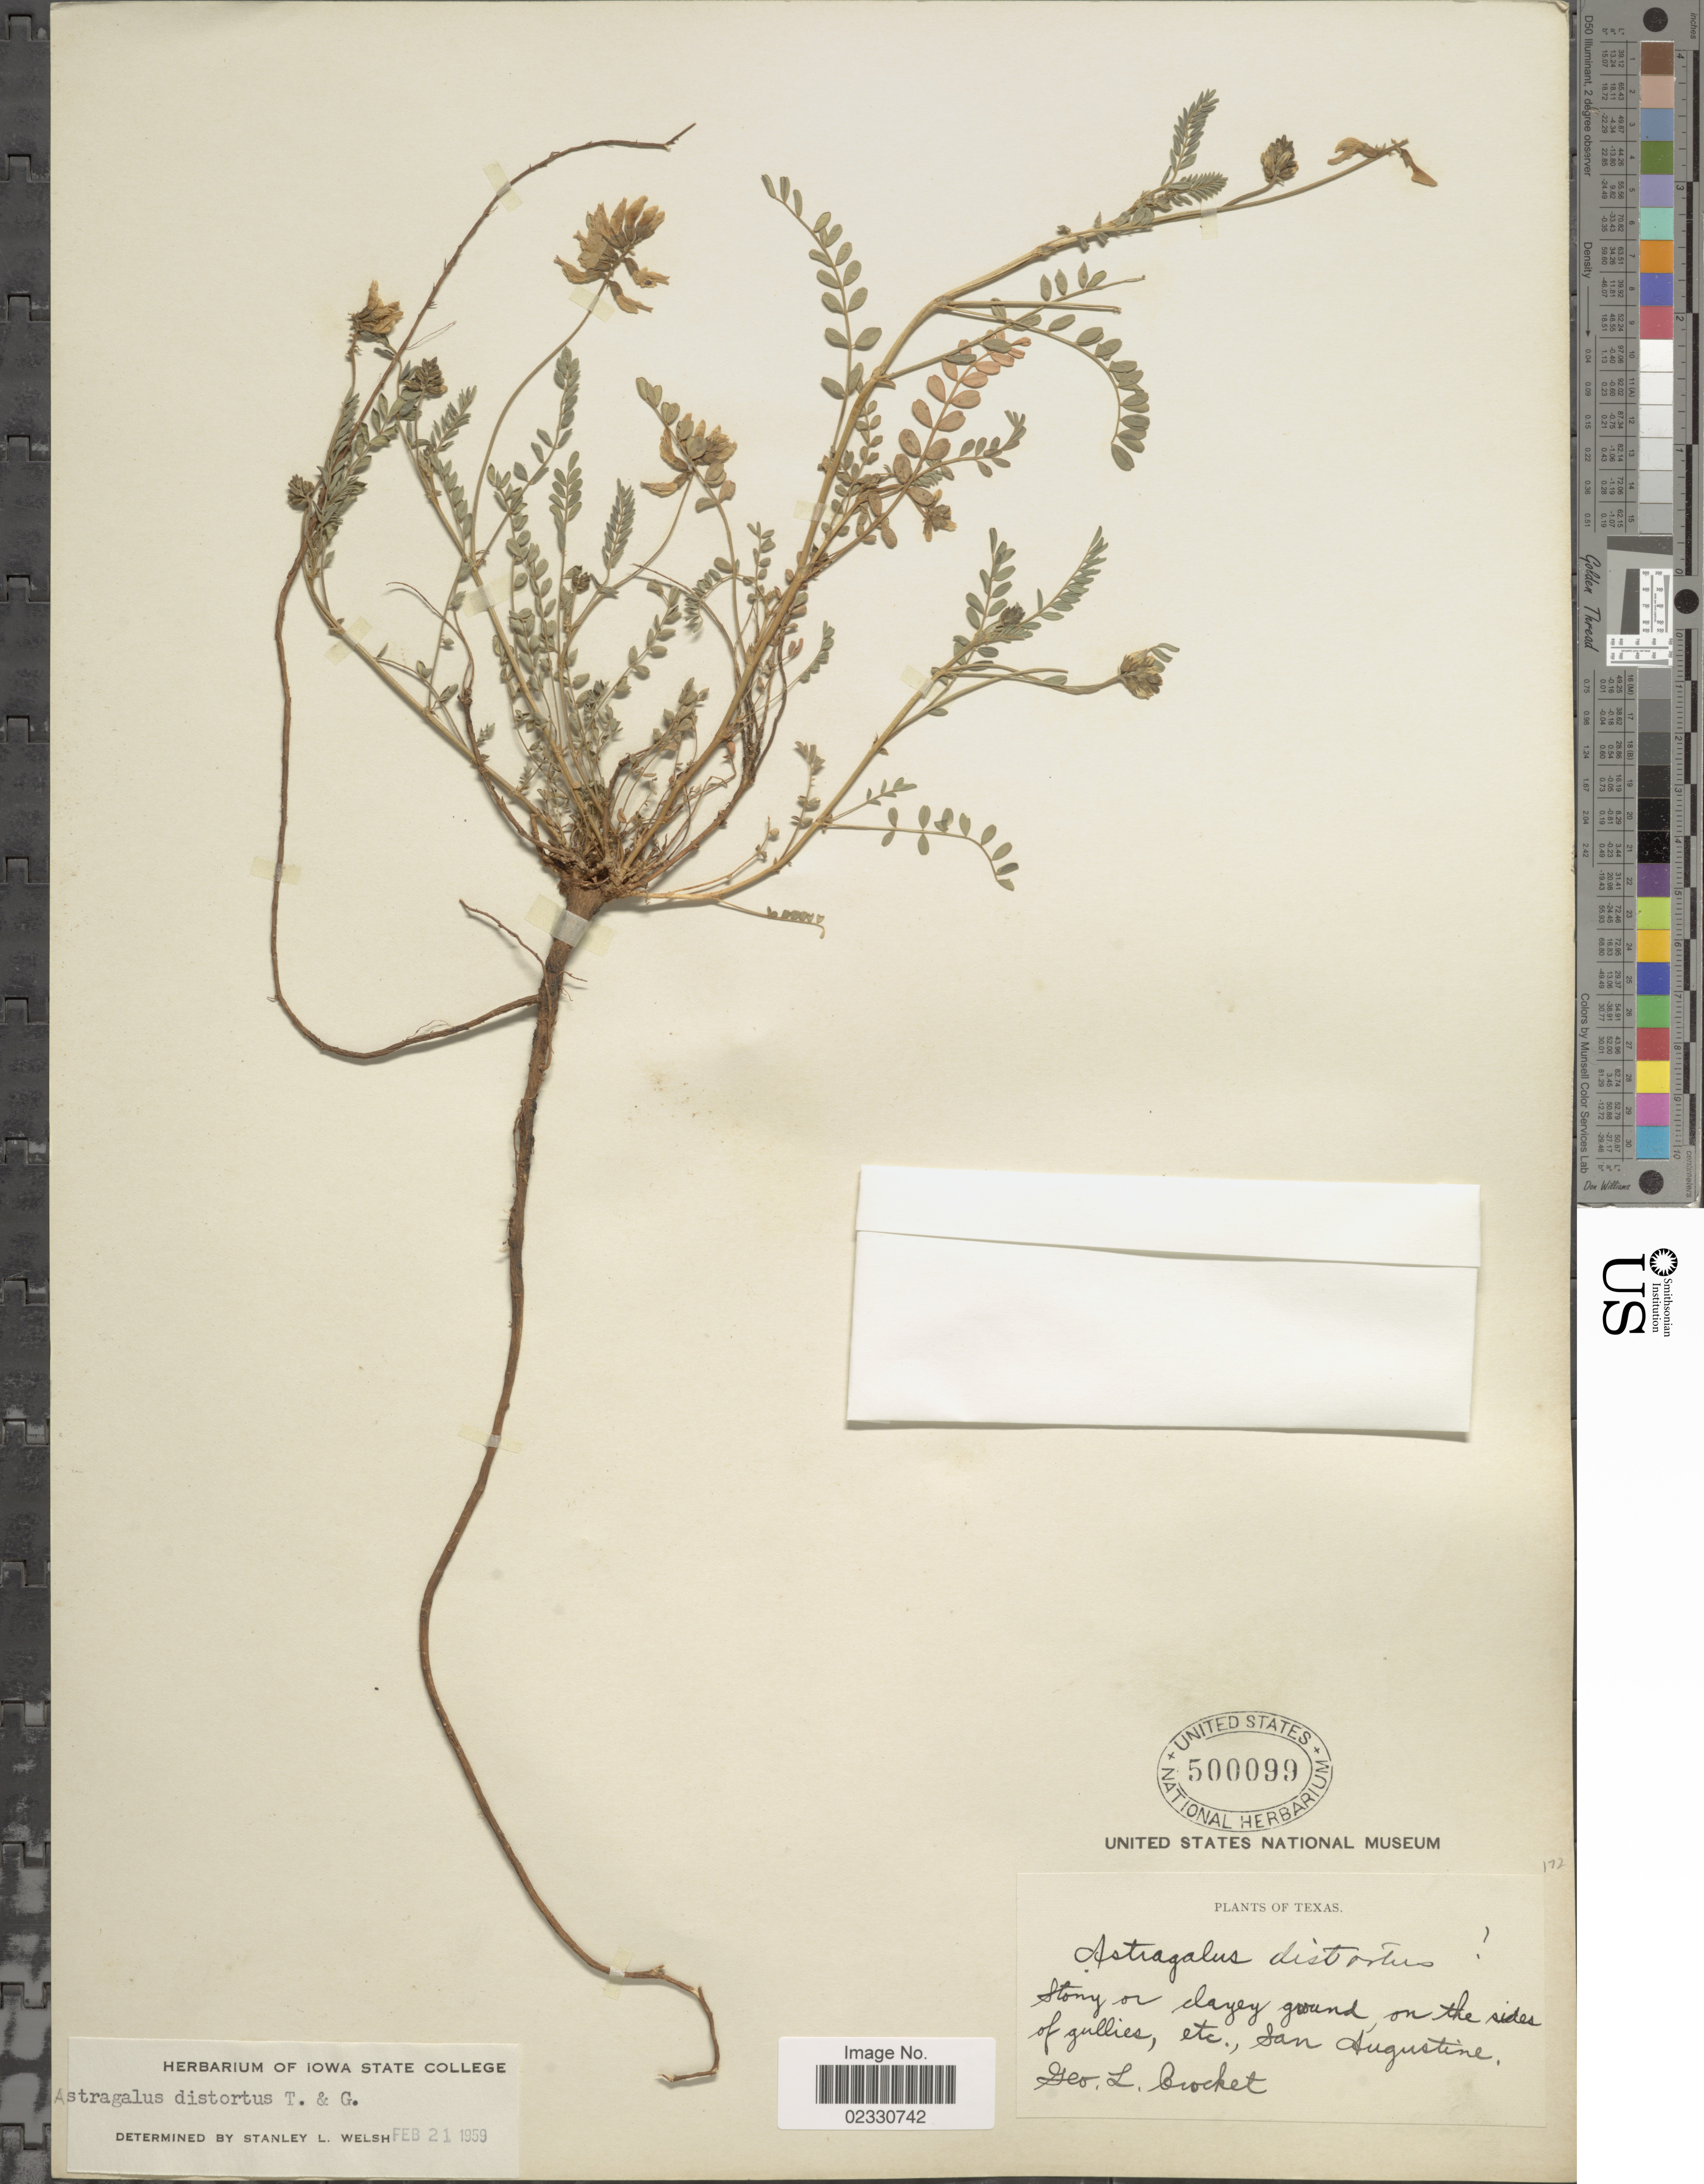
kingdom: Plantae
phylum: Tracheophyta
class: Magnoliopsida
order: Fabales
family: Fabaceae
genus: Astragalus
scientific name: Astragalus distortus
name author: Torr. & A. Gray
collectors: G. Crocket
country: United States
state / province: Texas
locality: On the sides of gullies, San Augustine.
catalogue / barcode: US 500099